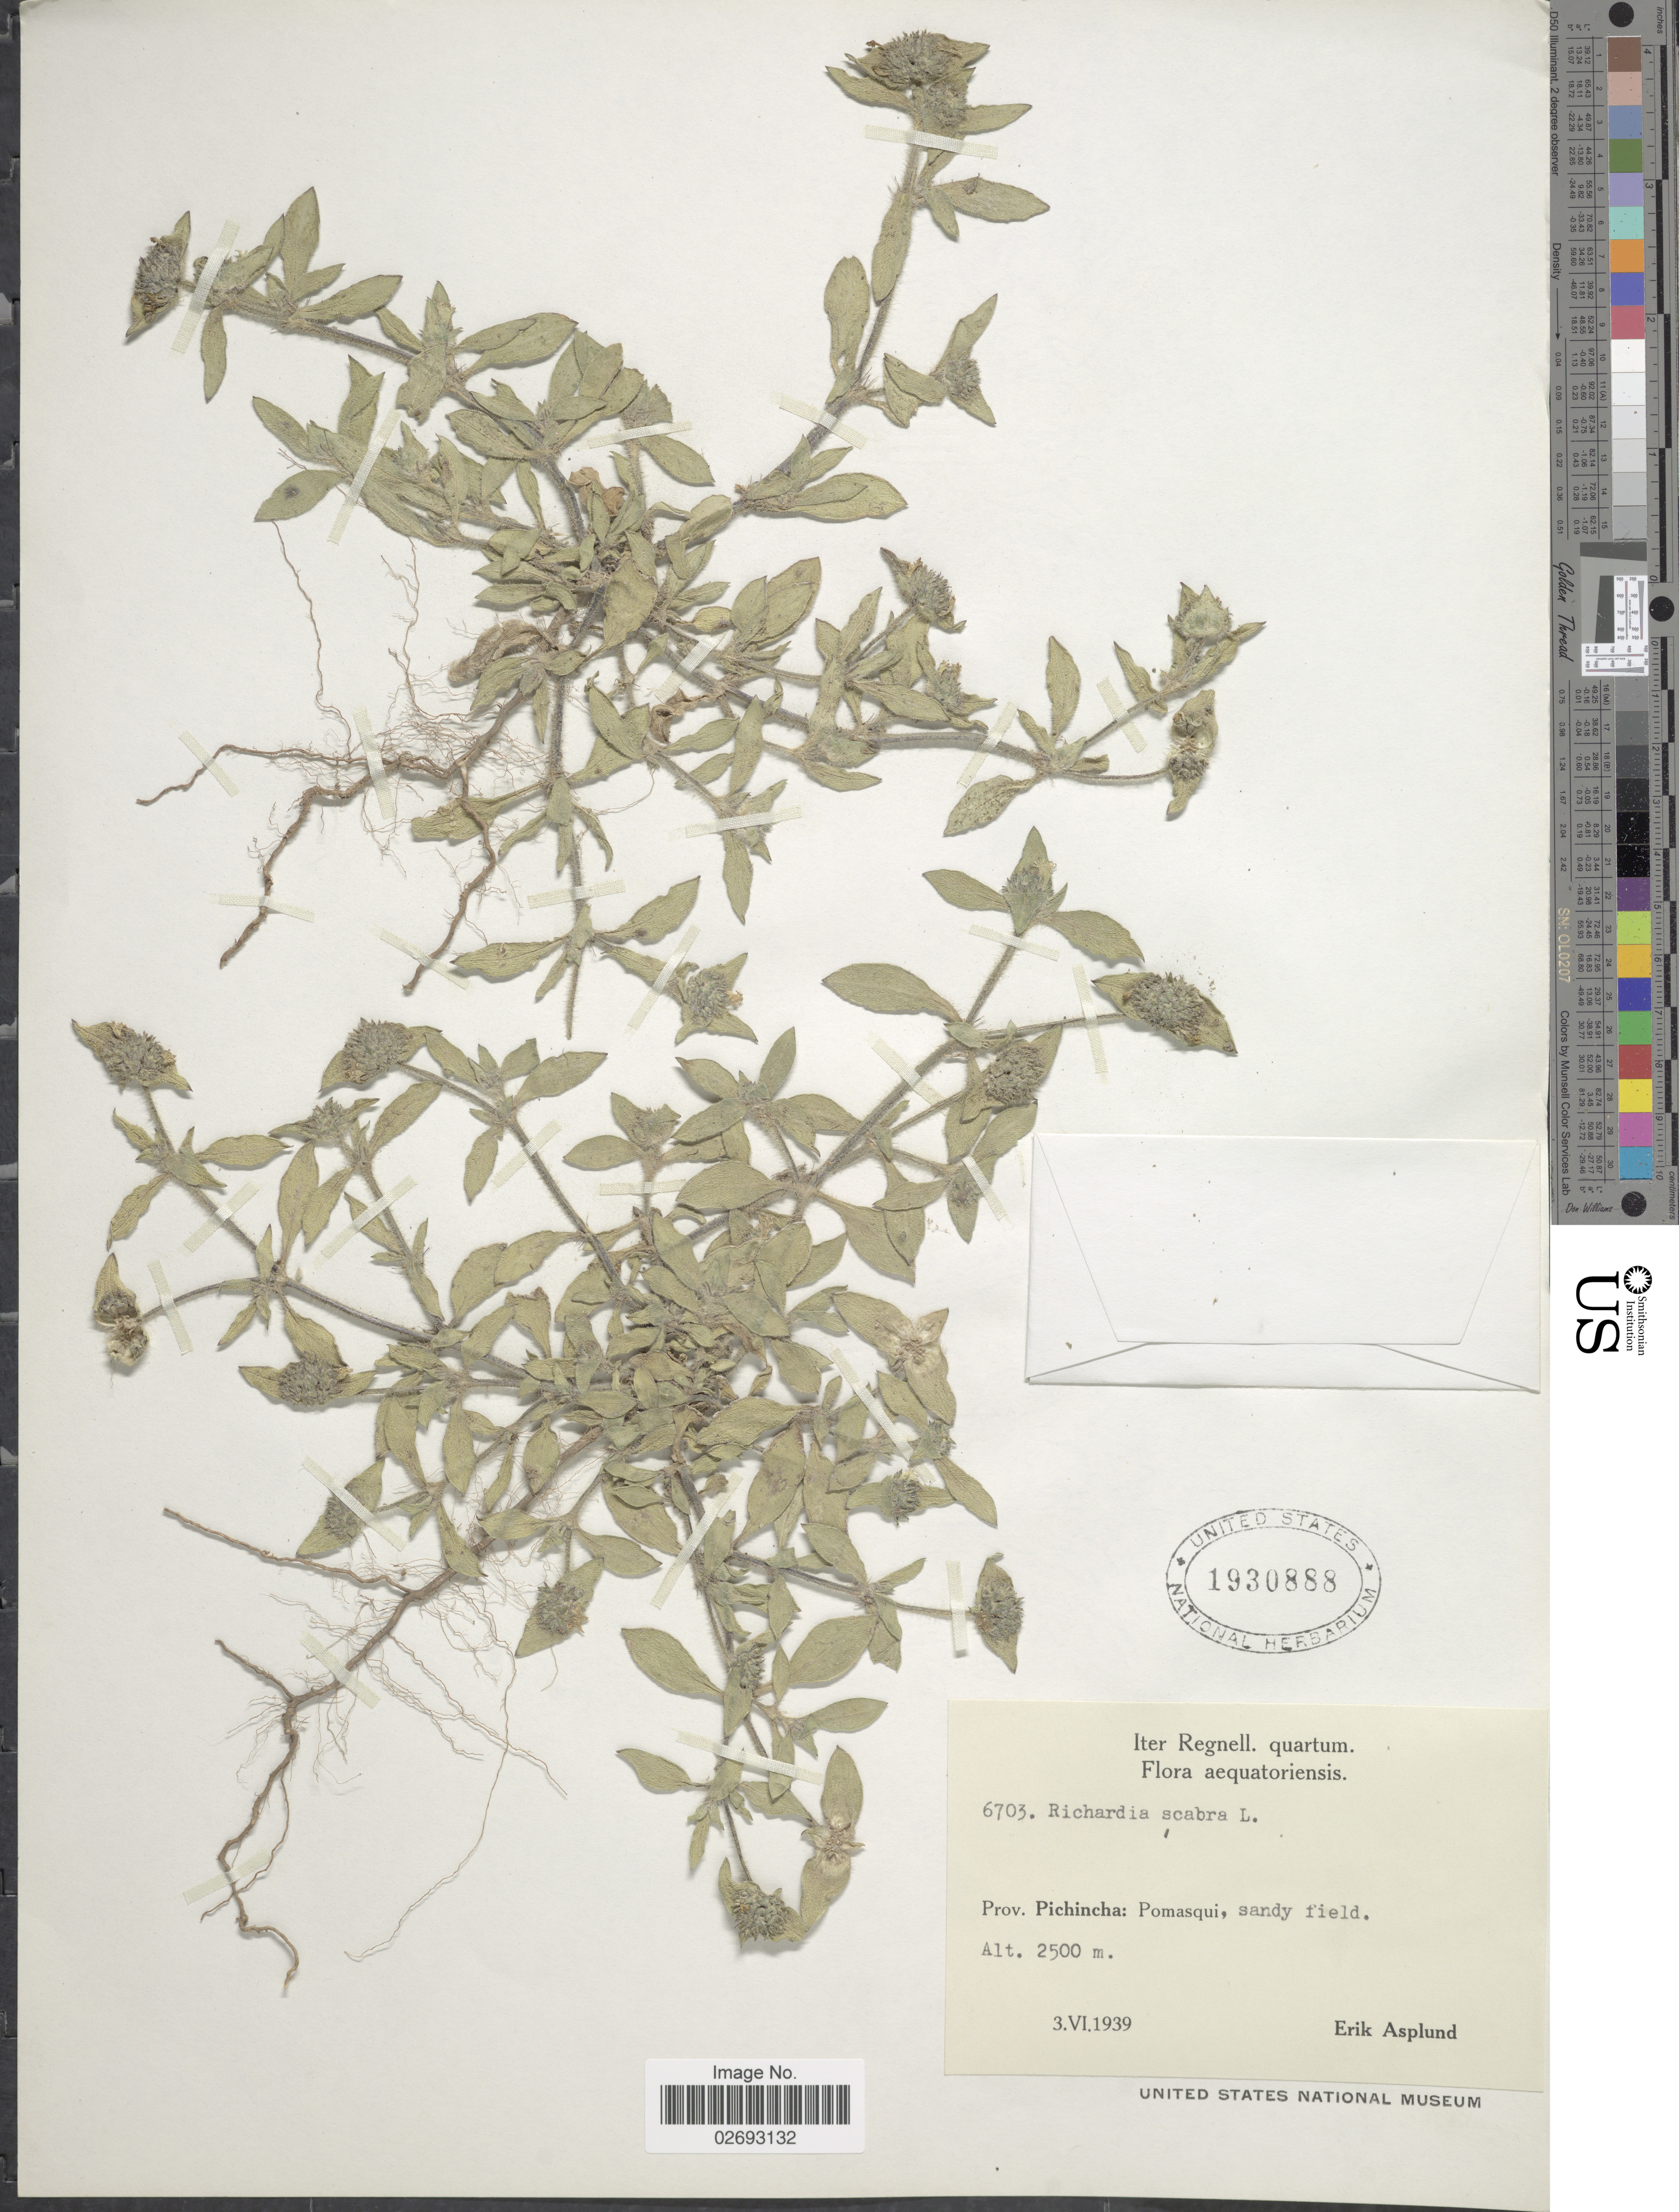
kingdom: Plantae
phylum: Tracheophyta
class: Magnoliopsida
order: Gentianales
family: Rubiaceae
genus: Richardia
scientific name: Richardia scabra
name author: L.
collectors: E. Asplund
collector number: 6703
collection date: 1939-06-03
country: Ecuador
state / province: Pichincha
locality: Aequatoriensis, Pomasqui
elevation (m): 2500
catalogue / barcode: US 1930888